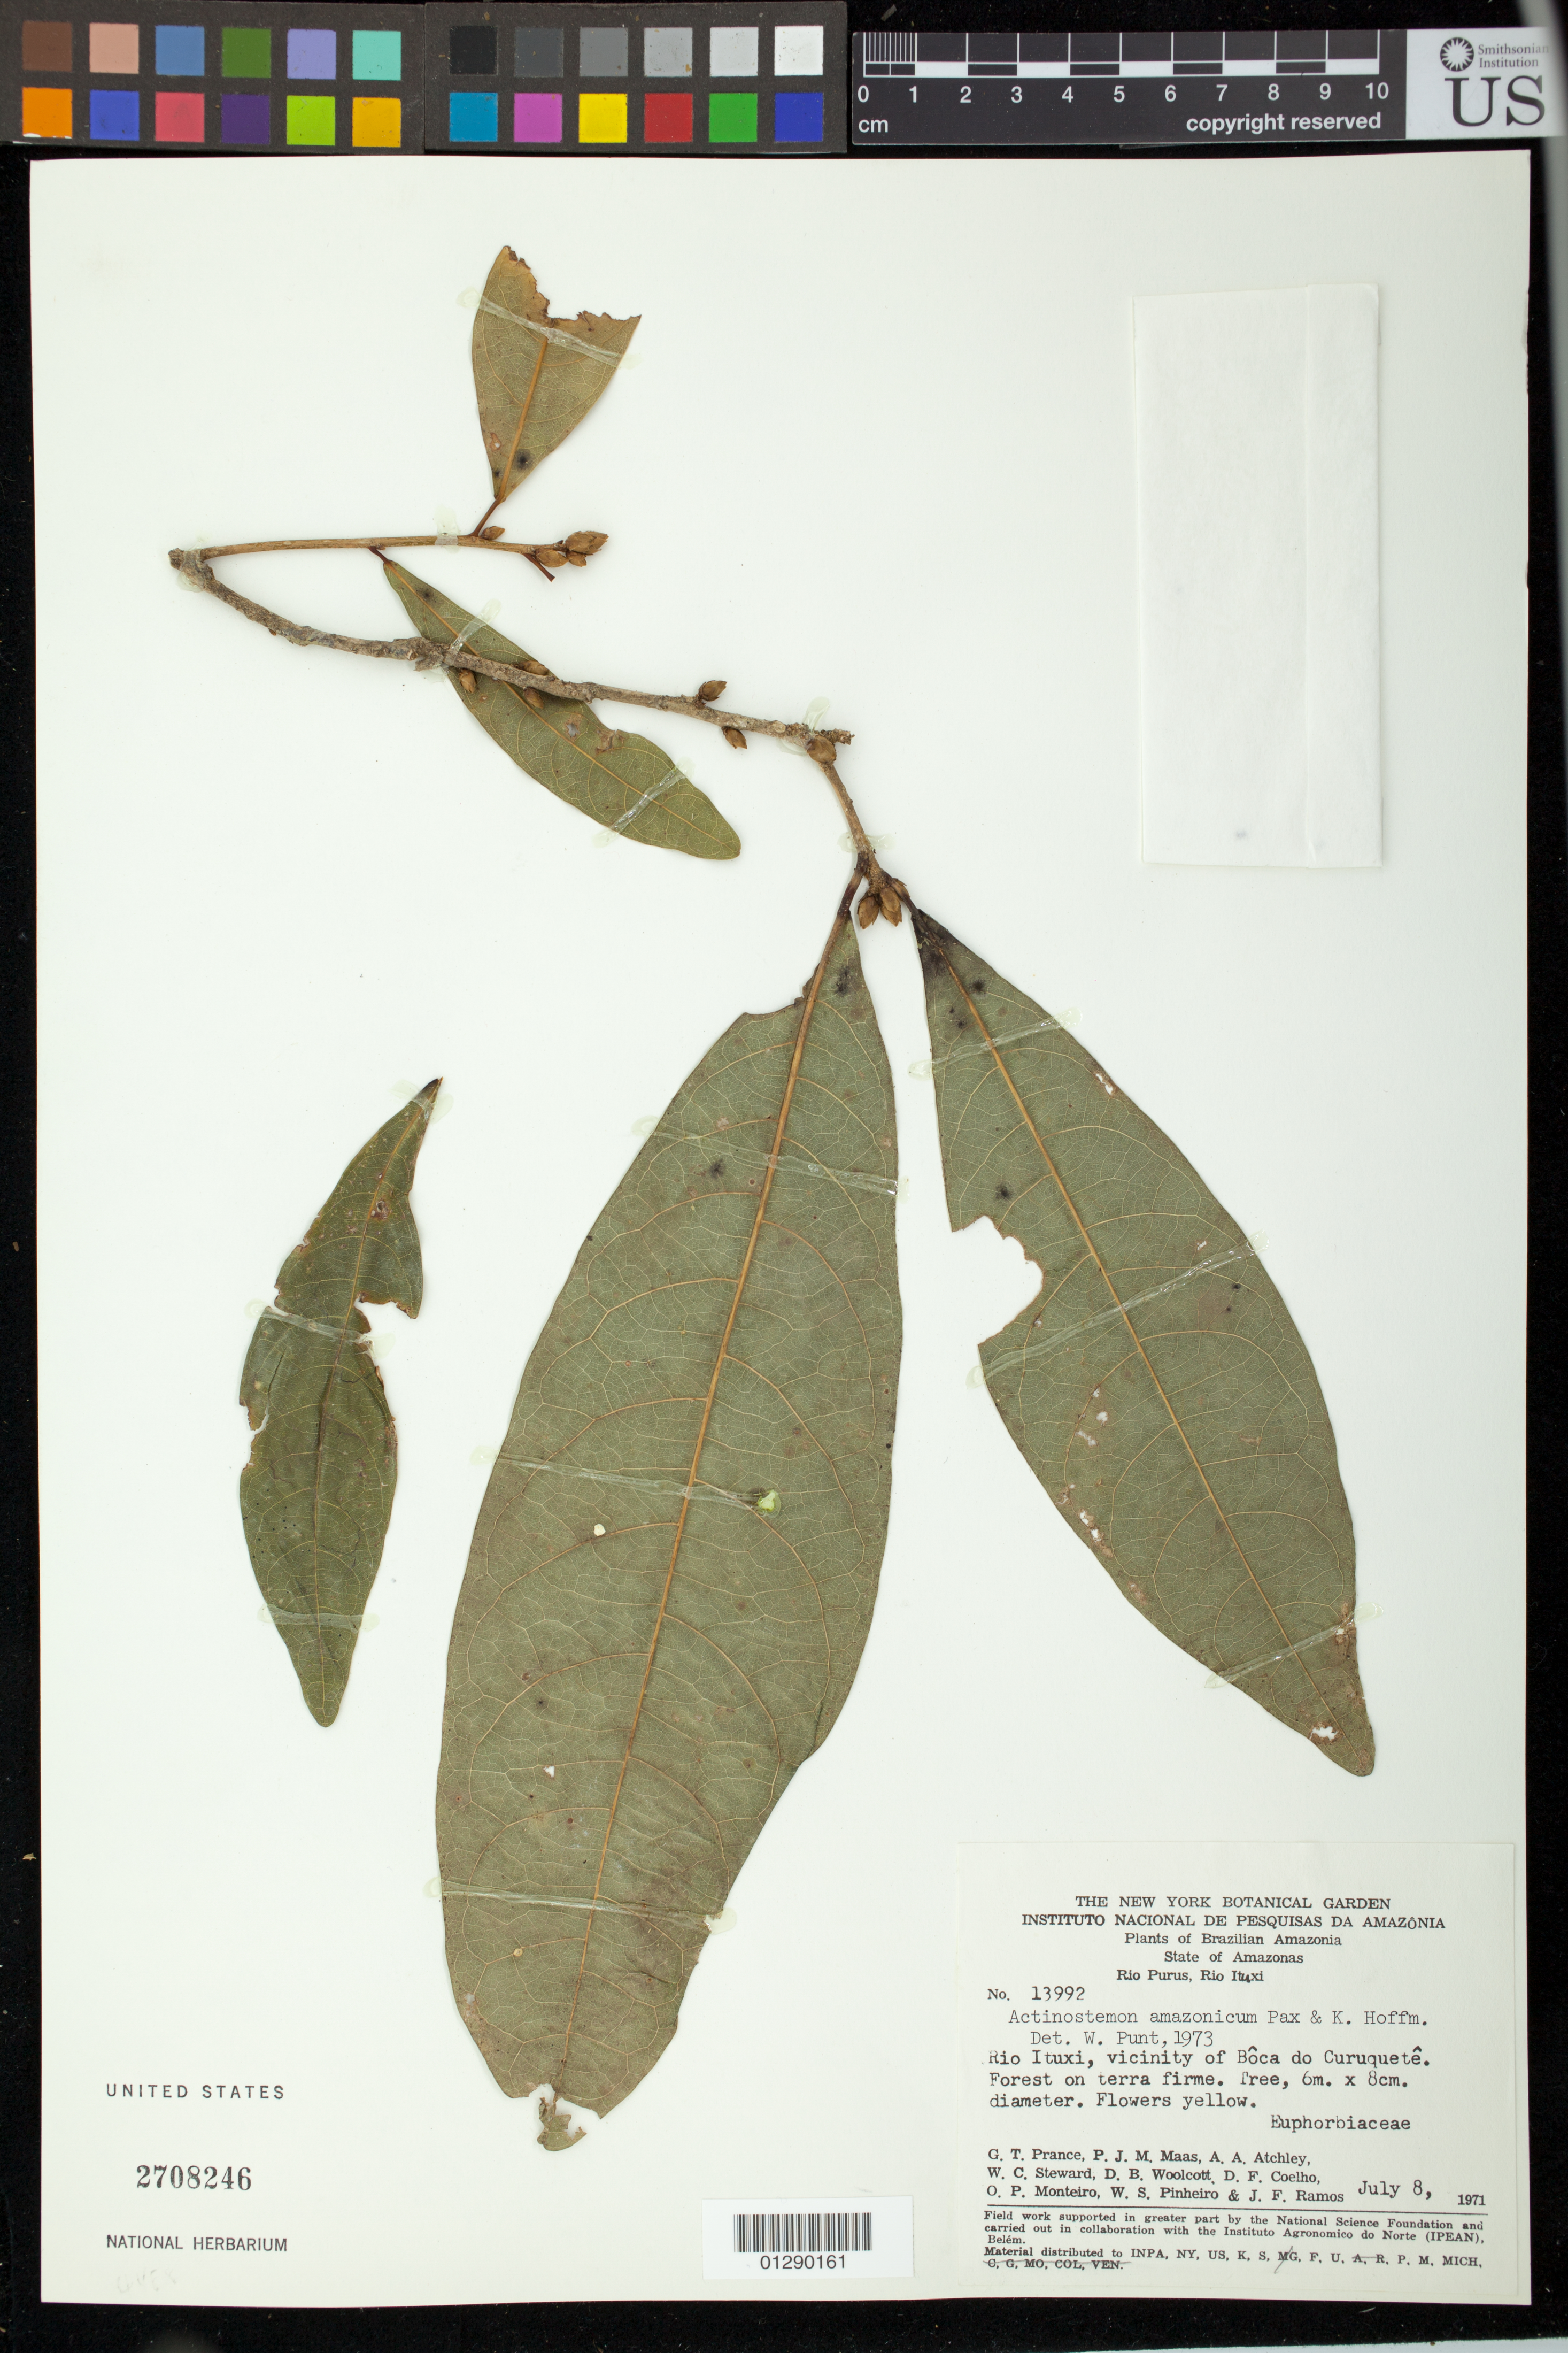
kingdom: Plantae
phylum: Tracheophyta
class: Magnoliopsida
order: Malpighiales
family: Euphorbiaceae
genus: Actinostemon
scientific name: Actinostemon amazonicus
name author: Pax & K. Hoffm.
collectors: G. T. Prance, P. Maas, A. A. Atchley, W. C. Steward, D. B. Woolcott, D. F. Coêlho, O. P. Monteiro, W. S. Pinheiro & J. F. Ramos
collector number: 13992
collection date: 1971-07-08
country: Brazil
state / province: Amazonas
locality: Rio Ituxi, vicinity of Boca do Curuquete.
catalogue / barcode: US 2708246